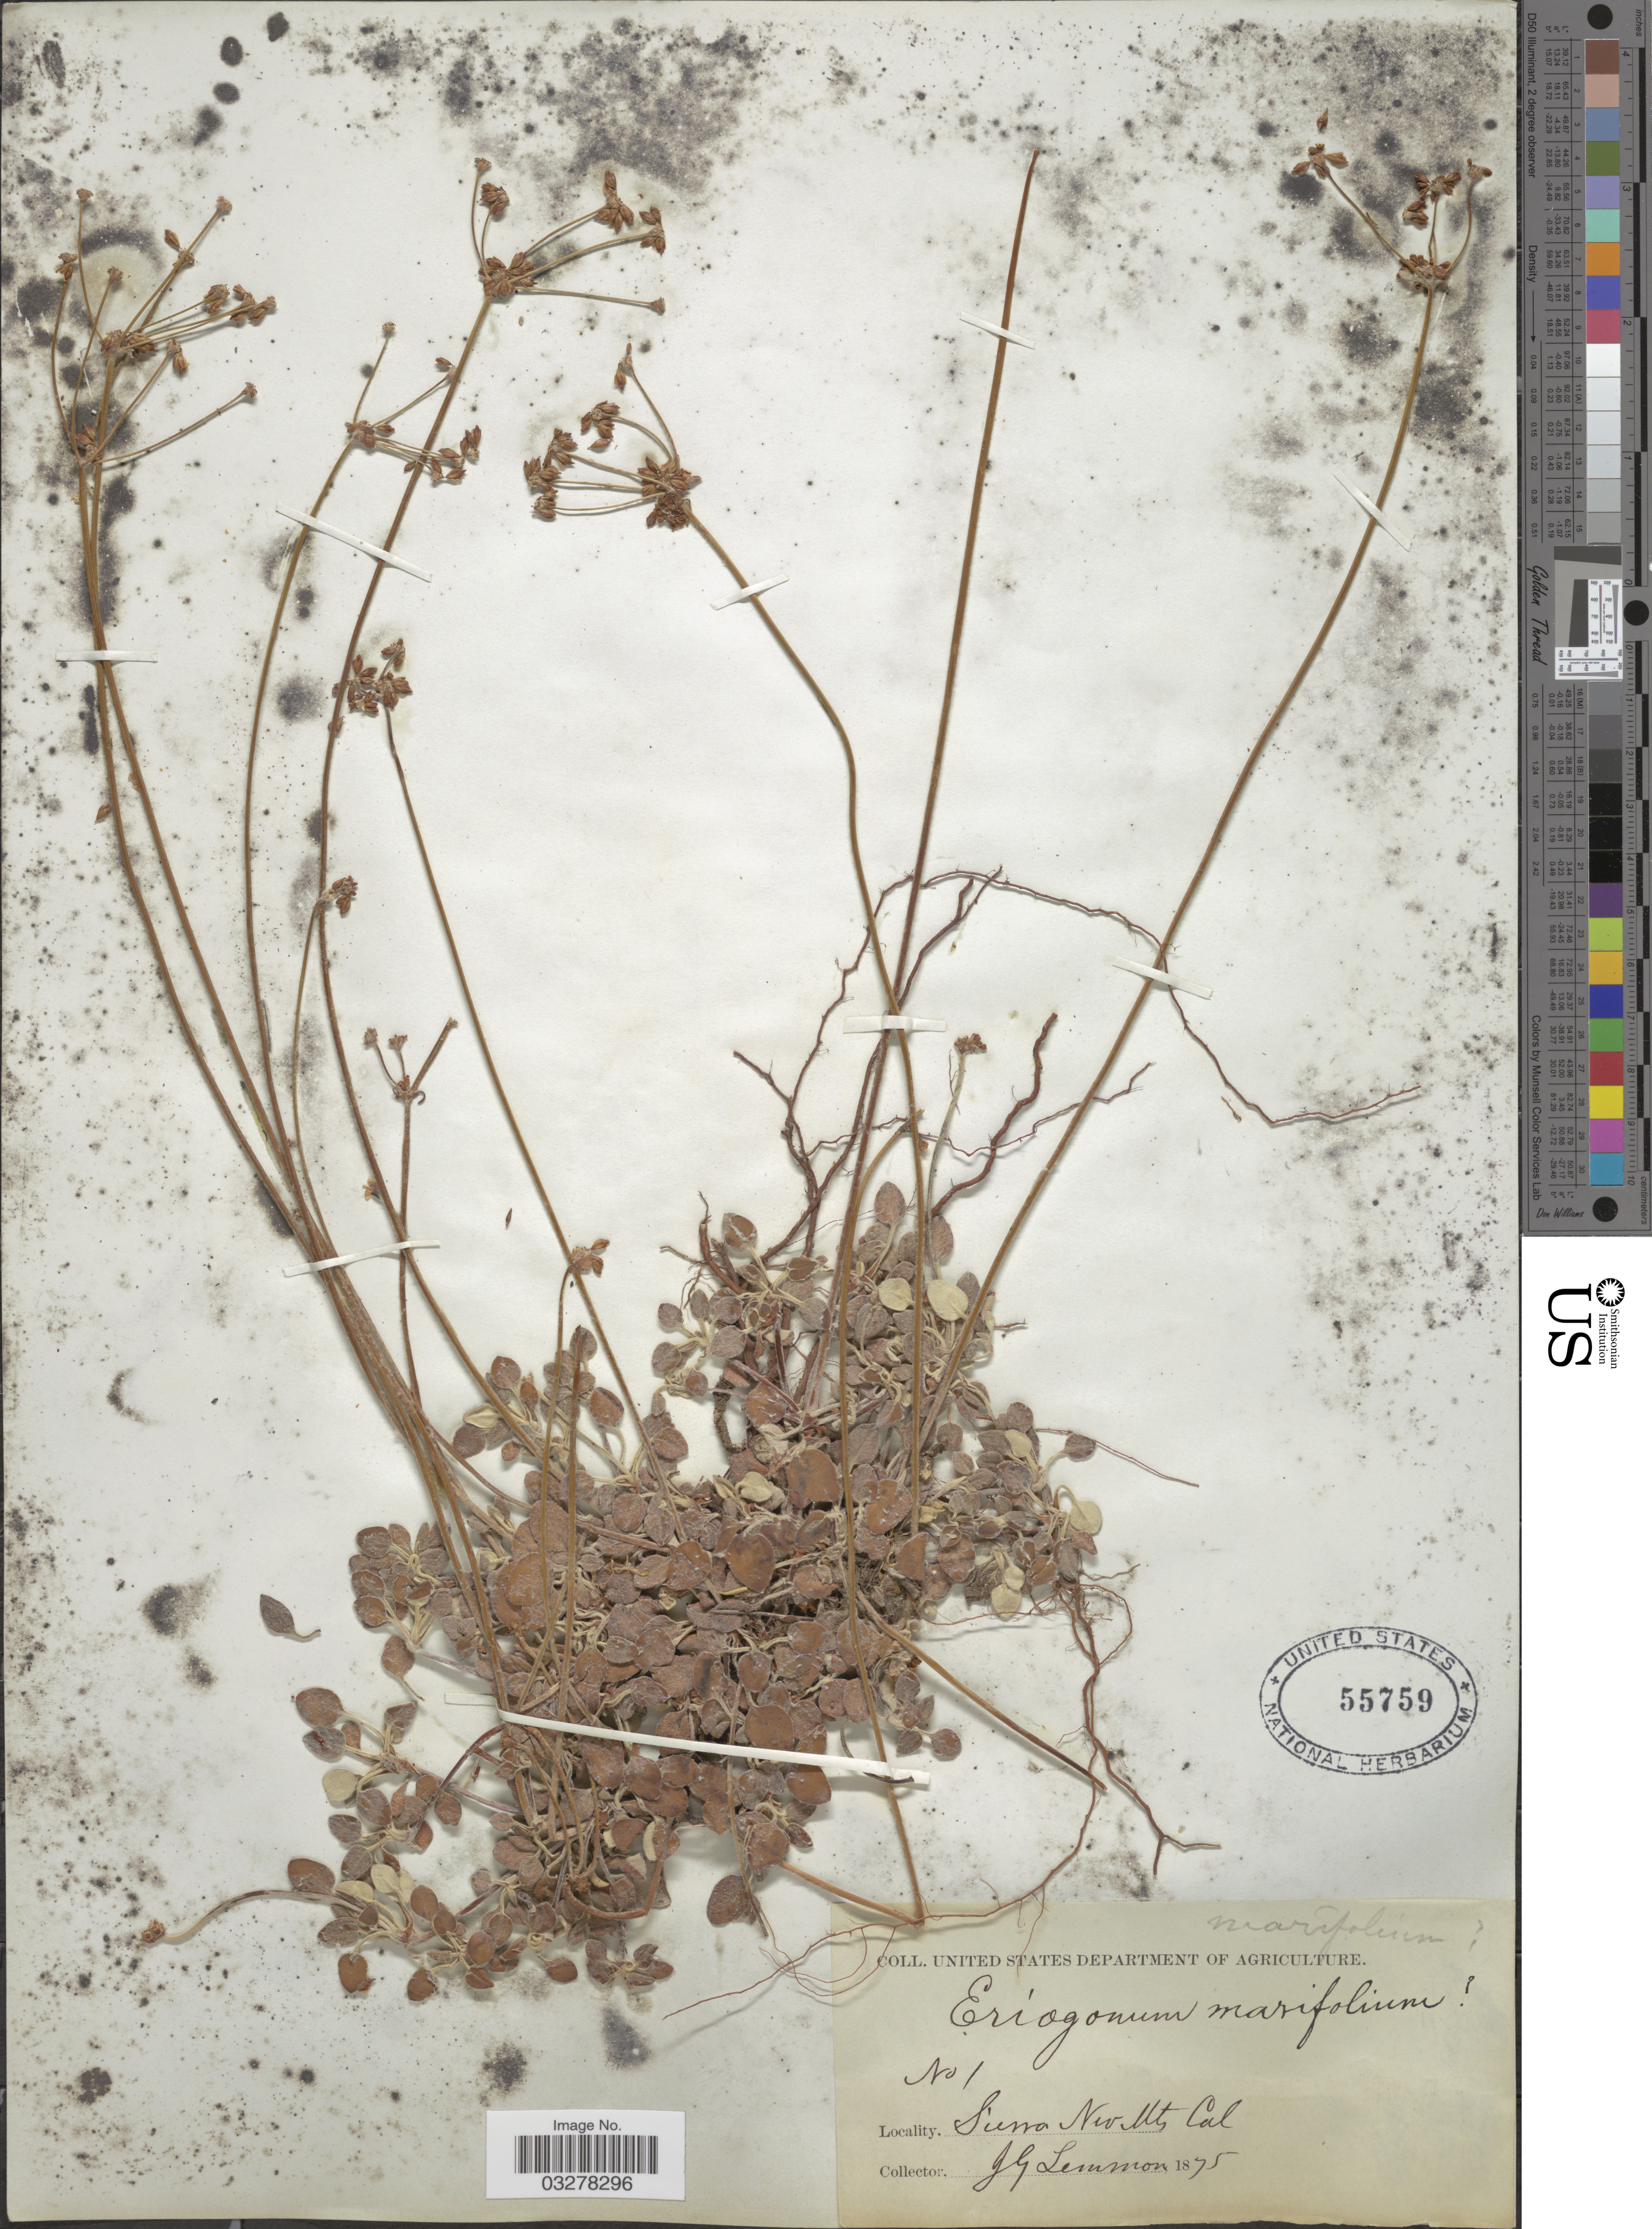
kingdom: Plantae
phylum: Tracheophyta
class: Magnoliopsida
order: Caryophyllales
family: Polygonaceae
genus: Eriogonum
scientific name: Eriogonum marifolium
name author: Torr. & A. Gray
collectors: J. Lemmon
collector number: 1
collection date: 1875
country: United States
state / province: California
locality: Sierra Nev Mts.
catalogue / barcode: US 55759